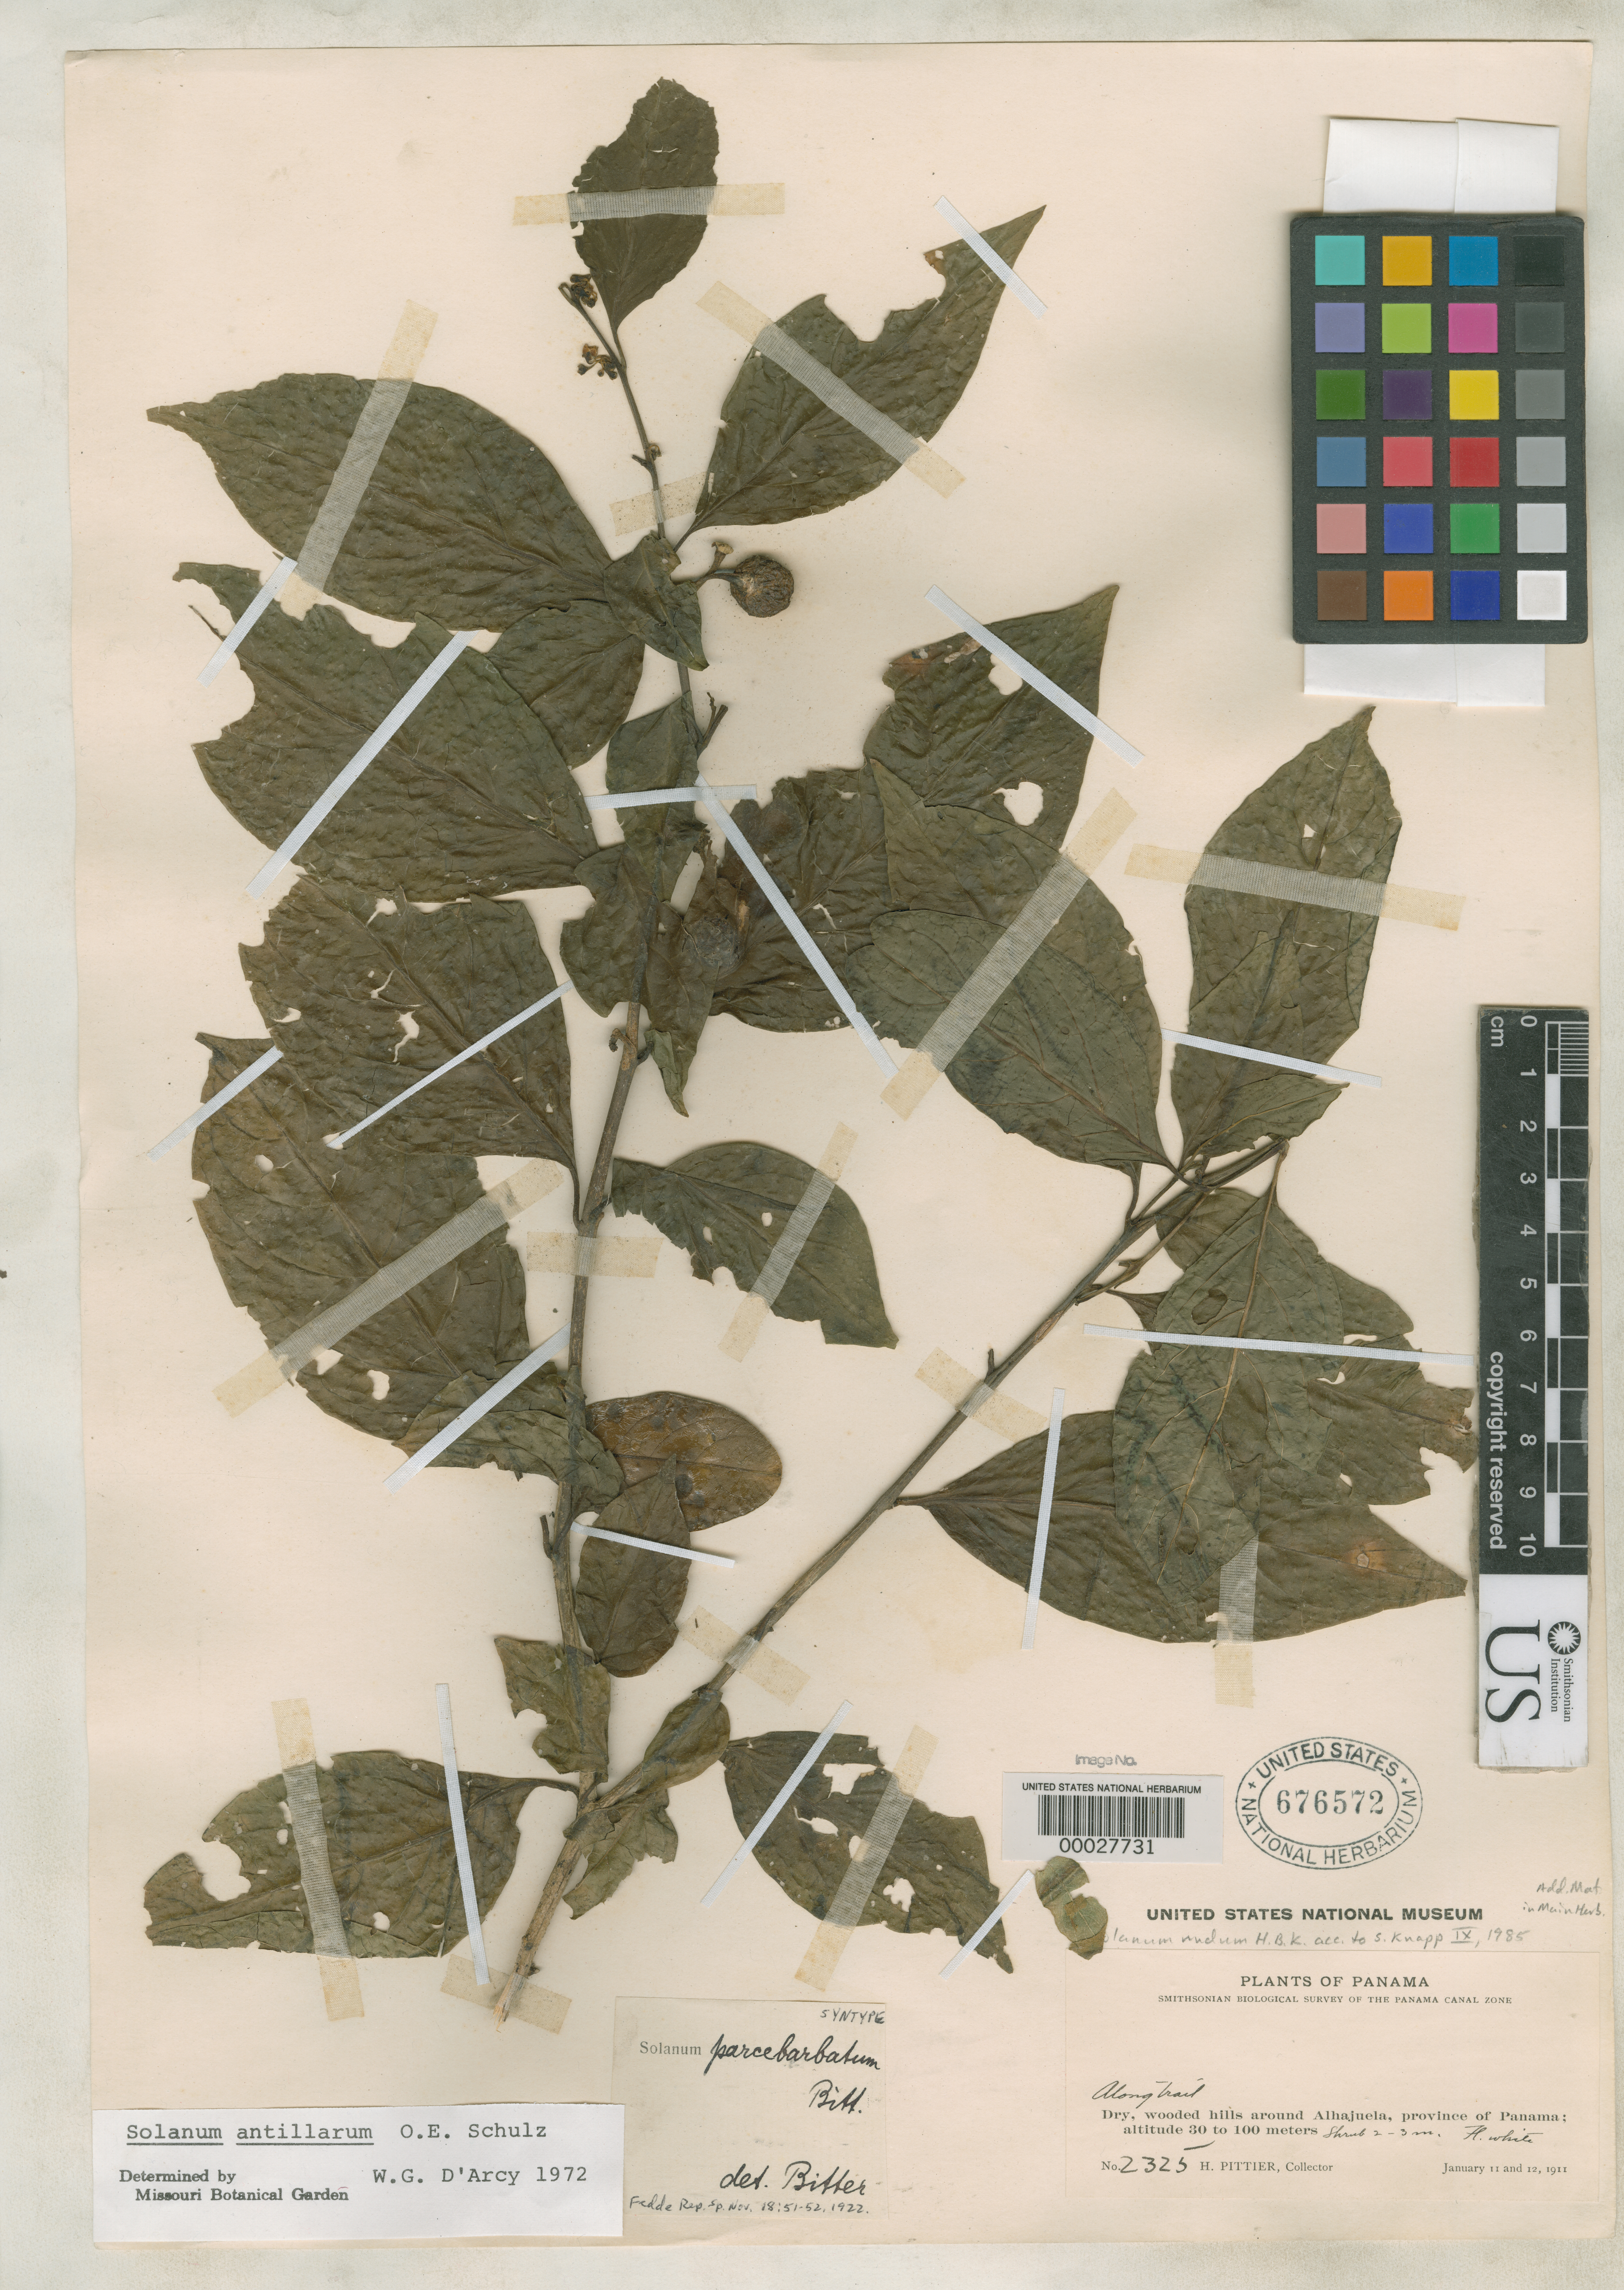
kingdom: Plantae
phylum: Tracheophyta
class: Magnoliopsida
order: Solanales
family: Solanaceae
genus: Solanum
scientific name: Solanum parcebarbatum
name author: Bitter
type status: Syntype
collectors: H. F. Pittier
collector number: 2325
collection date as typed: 11 Jan 1911 to 12 Jan 1911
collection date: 1911-01-11/1911-01-12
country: Panama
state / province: Panamá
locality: Around Alhajuela.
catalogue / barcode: US 676572